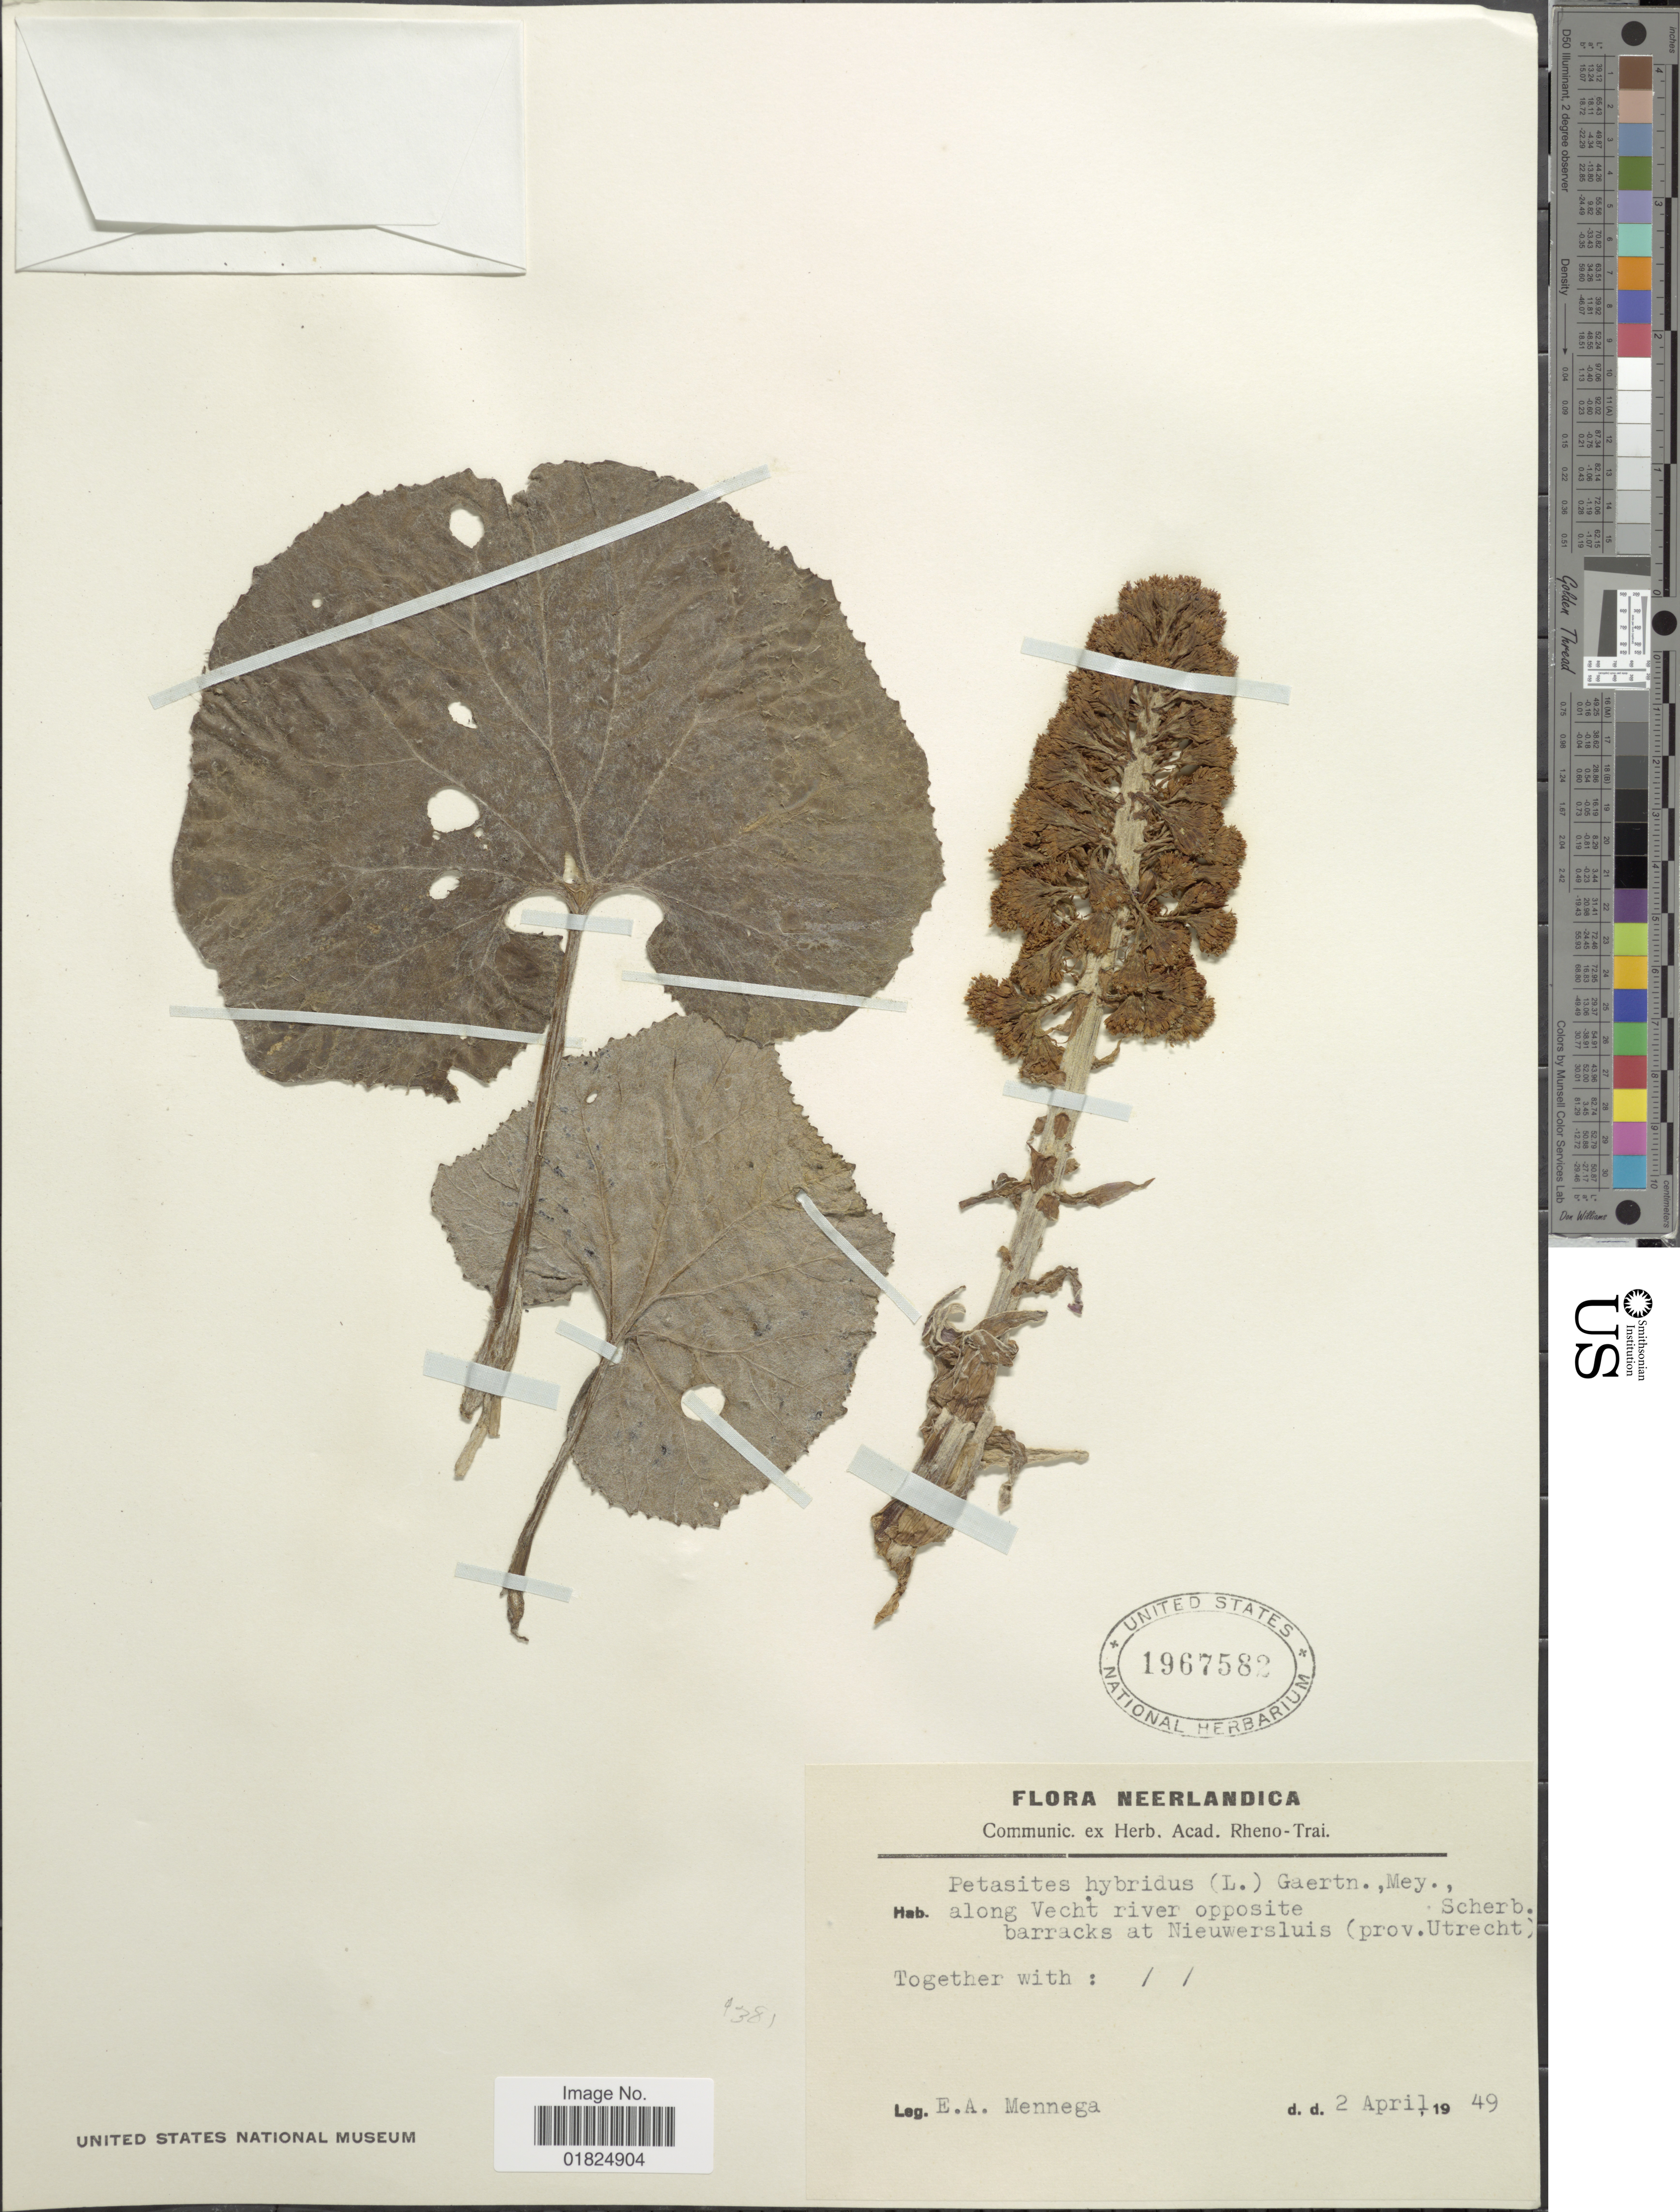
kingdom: Plantae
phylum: Tracheophyta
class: Magnoliopsida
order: Asterales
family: Asteraceae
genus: Petasites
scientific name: Petasites hybridus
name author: (L.) G. Gaertn. et al.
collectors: E. A. Mennega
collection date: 1949-04-02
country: Netherlands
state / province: Utrecht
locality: Neerlandica, along Vecht river opposite barracks at Nieuwersluis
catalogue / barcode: US 1967582